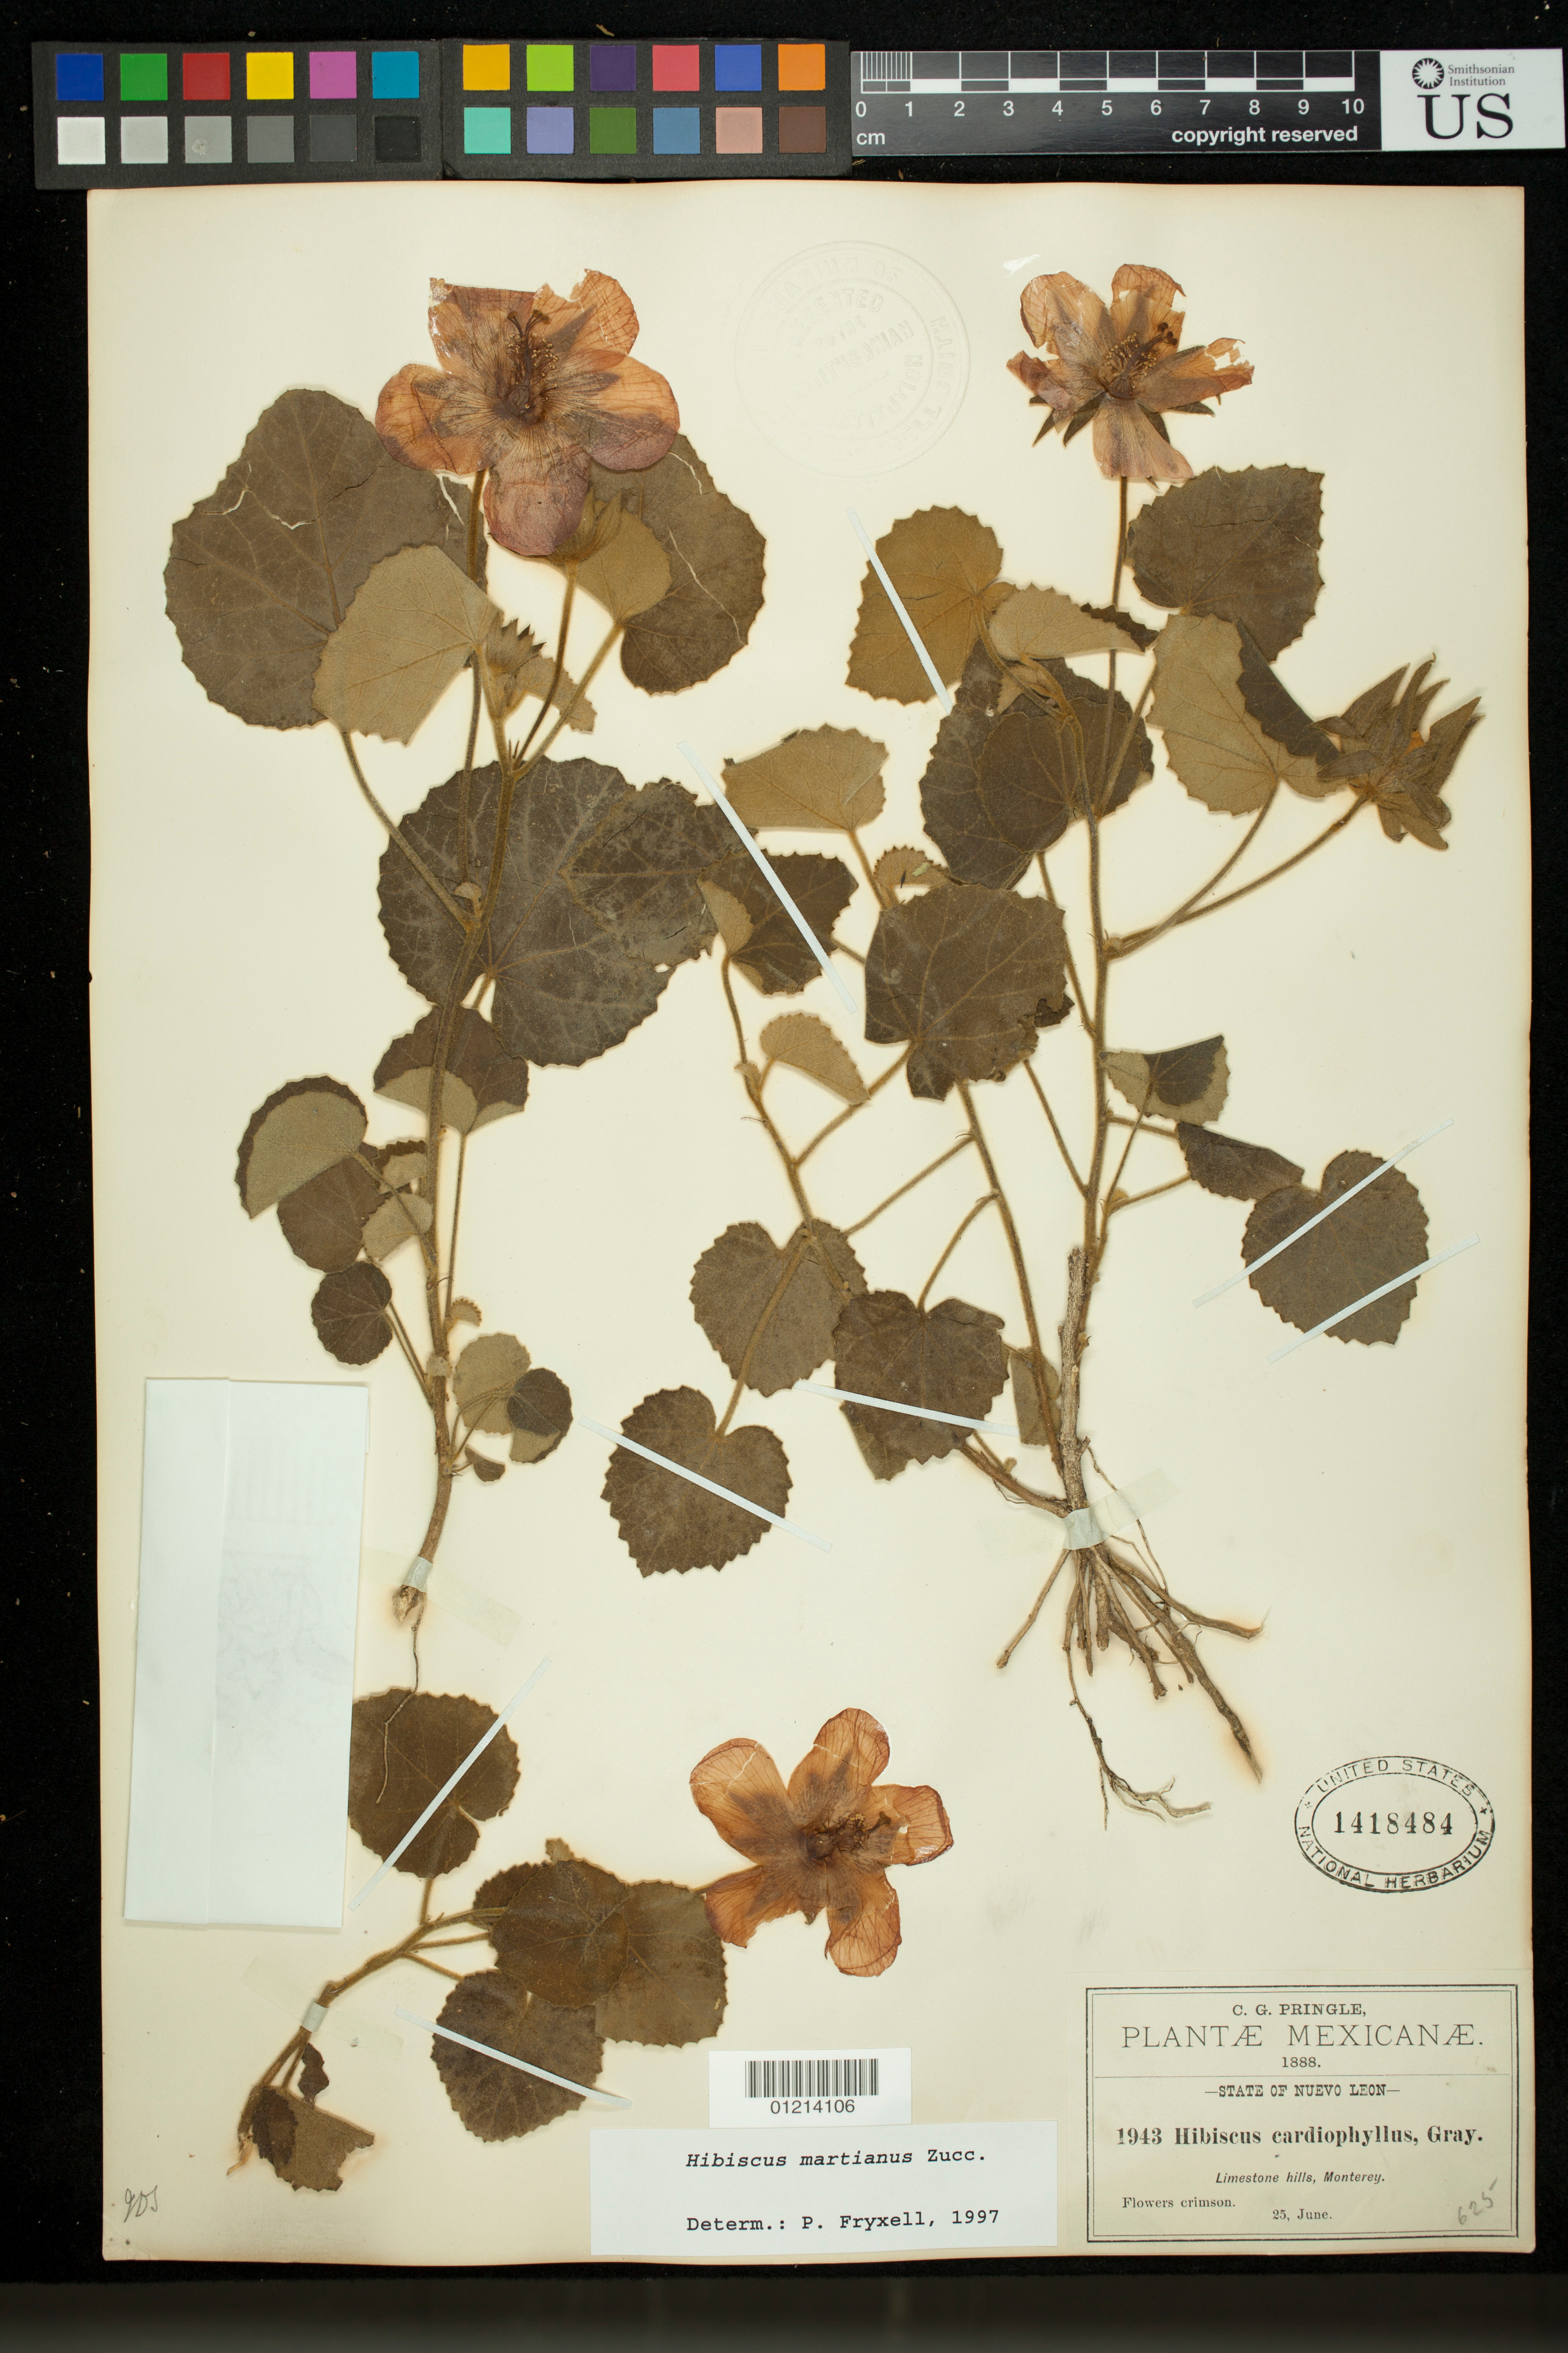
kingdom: Plantae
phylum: Tracheophyta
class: Magnoliopsida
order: Malvales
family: Malvaceae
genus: Hibiscus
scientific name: Hibiscus martianus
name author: Zucc.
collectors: C. G. Pringle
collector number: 1943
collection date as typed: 25 Jun 1888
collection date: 1888-06-25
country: Mexico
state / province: Nuevo León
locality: Limestone hills, Monterey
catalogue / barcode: US 1418484